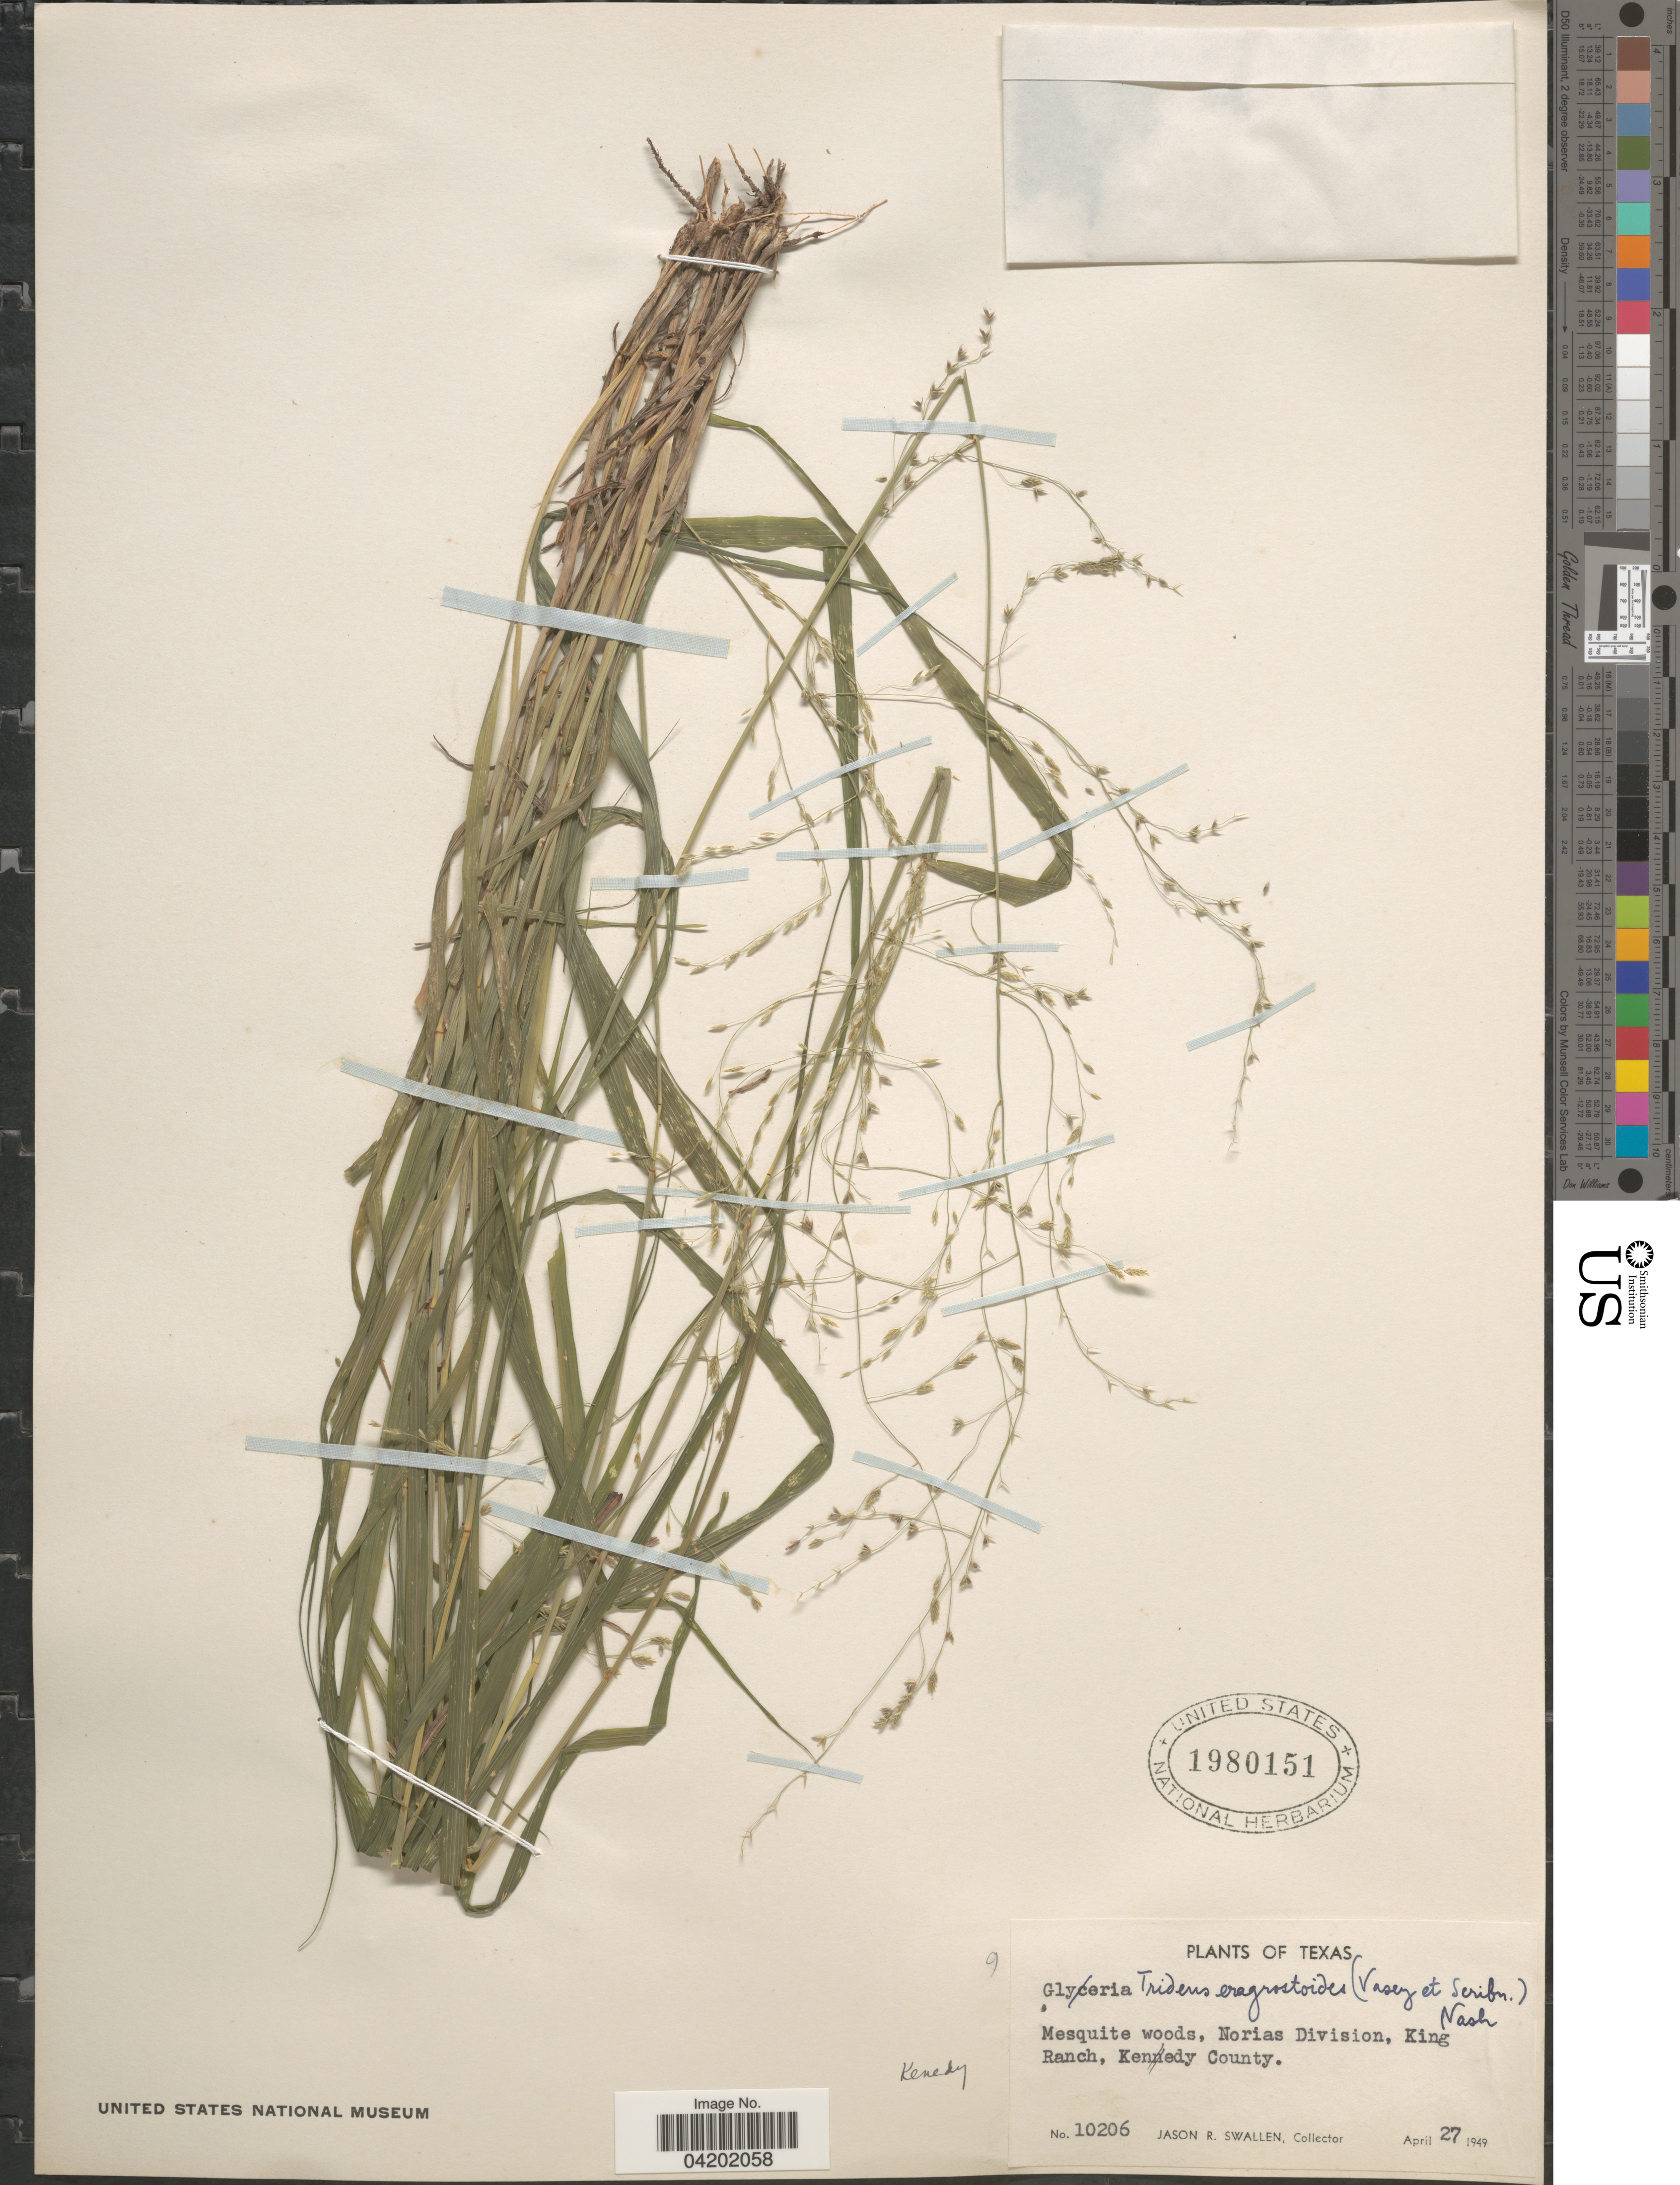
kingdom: Plantae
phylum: Tracheophyta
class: Liliopsida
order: Poales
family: Poaceae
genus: Triplasiella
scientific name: Triplasiella eragrostoides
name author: (Vasey & Scribn.) P.M. Peterson & Romasch.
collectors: J. R. Swallen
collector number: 10206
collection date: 1949-04-27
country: United States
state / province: Texas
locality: Mesquite woods, Norias Division, King Ranch, Kenedy County.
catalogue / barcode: US 1980151